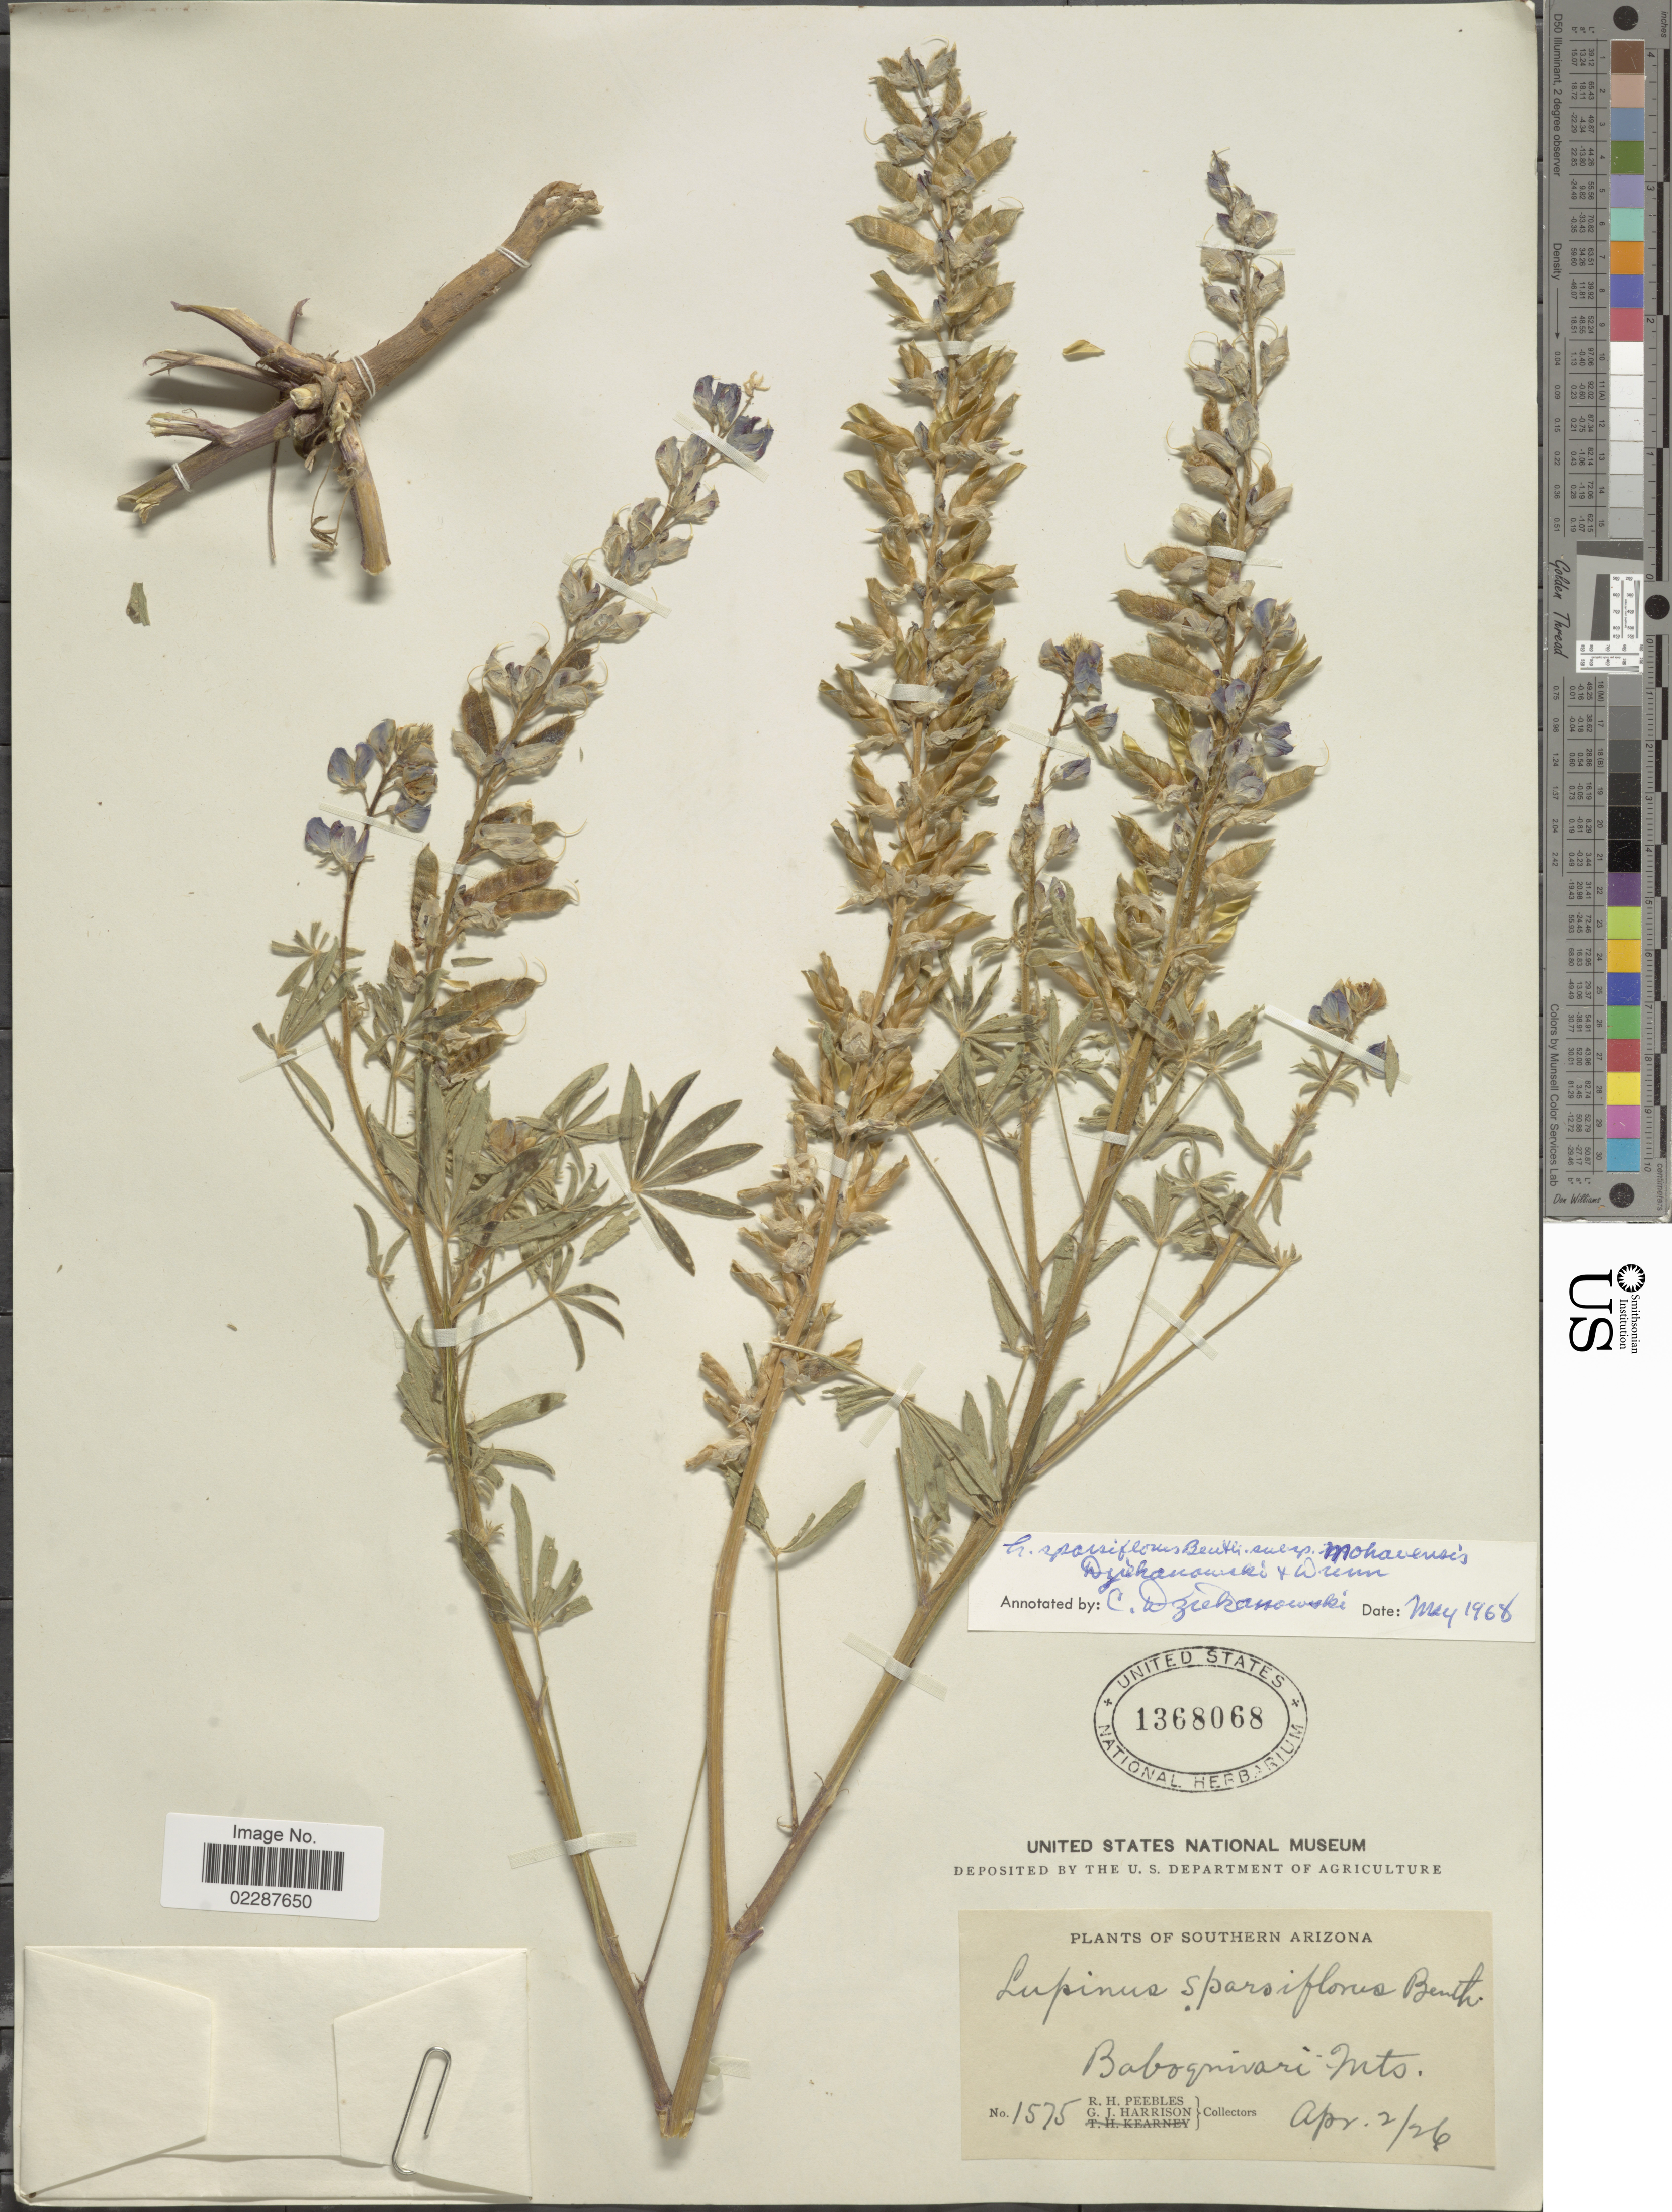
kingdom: Plantae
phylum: Tracheophyta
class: Magnoliopsida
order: Fabales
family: Fabaceae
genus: Lupinus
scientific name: Lupinus sparsiflorus subsp. mohavensis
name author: Dziekanowski & D.B. Dunn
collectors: R. H. Peebles & G. J. Harrison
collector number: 1575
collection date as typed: Transcribed d/m/y: 2/4/26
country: United States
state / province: Arizona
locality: Southern Arizona, Baboquivari Mts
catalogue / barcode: US 1368068